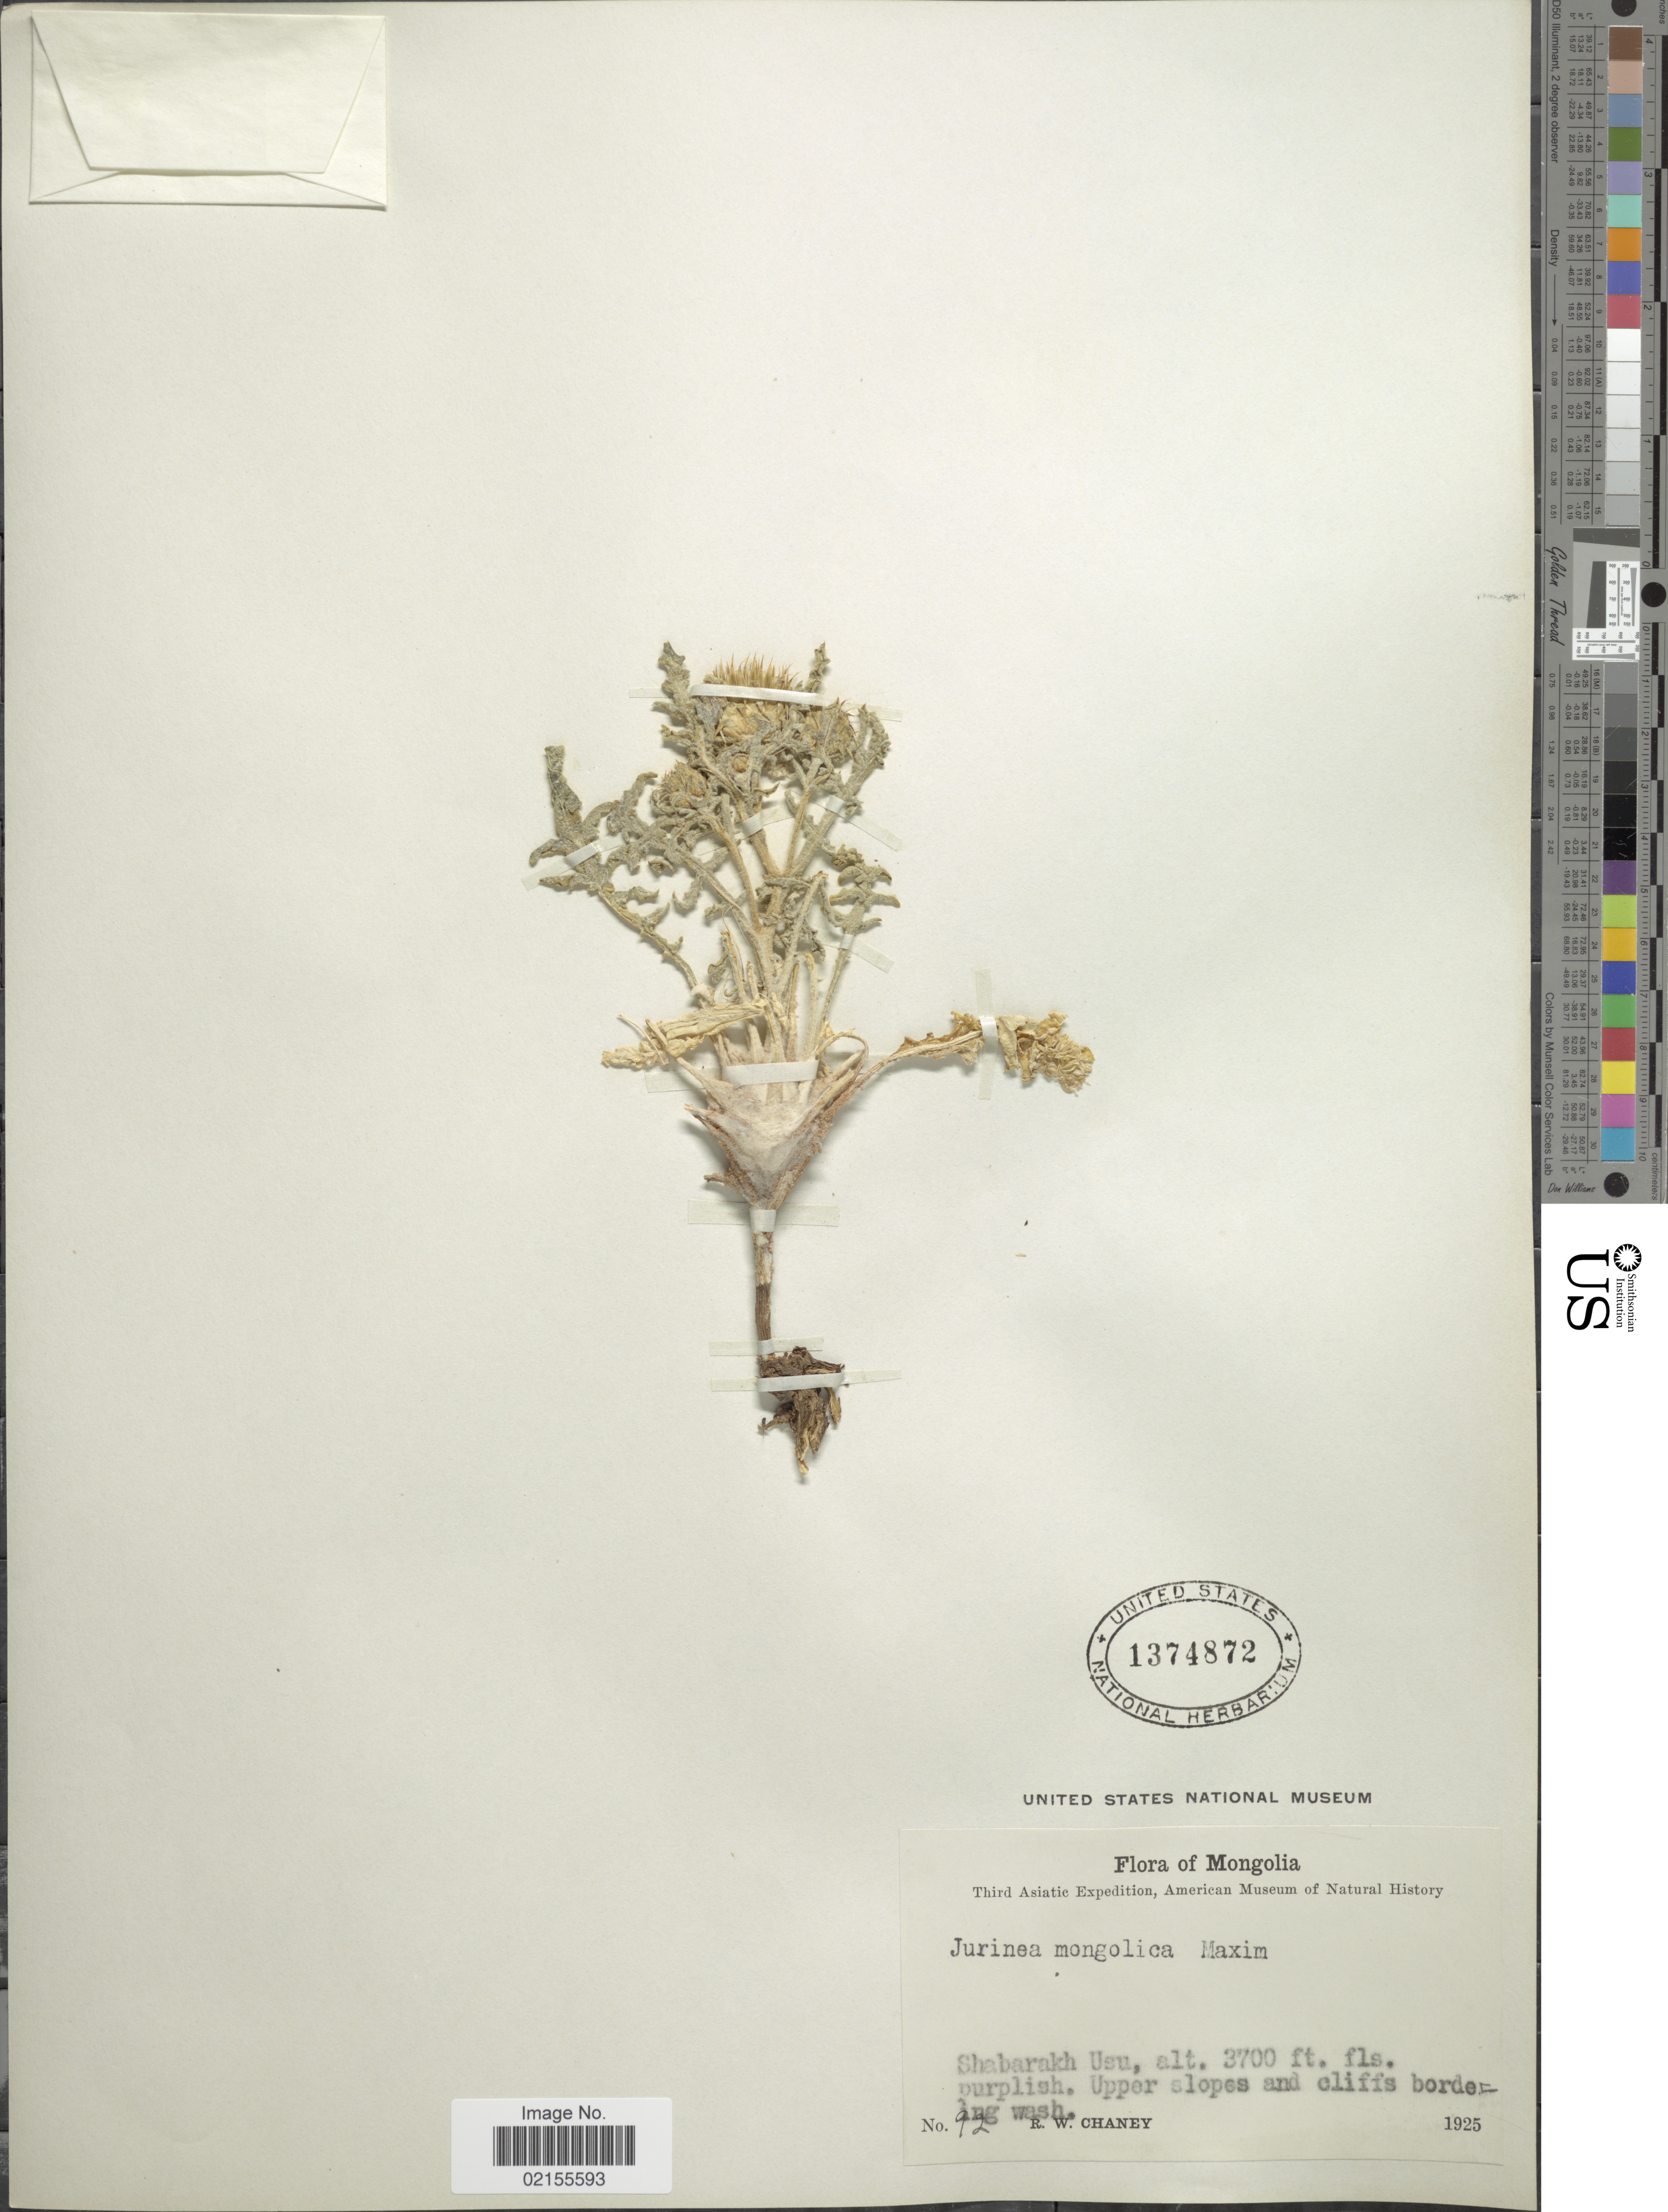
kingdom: Plantae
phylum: Tracheophyta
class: Magnoliopsida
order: Asterales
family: Asteraceae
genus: Jurinea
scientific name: Jurinea mongolica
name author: Maxim.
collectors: R. Chaney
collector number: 92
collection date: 1925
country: China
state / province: Nei Monggol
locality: Mongolia, Shabarakh Usu, Upper slopes and cliffs bordering wash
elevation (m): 1128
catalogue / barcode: US 1374872